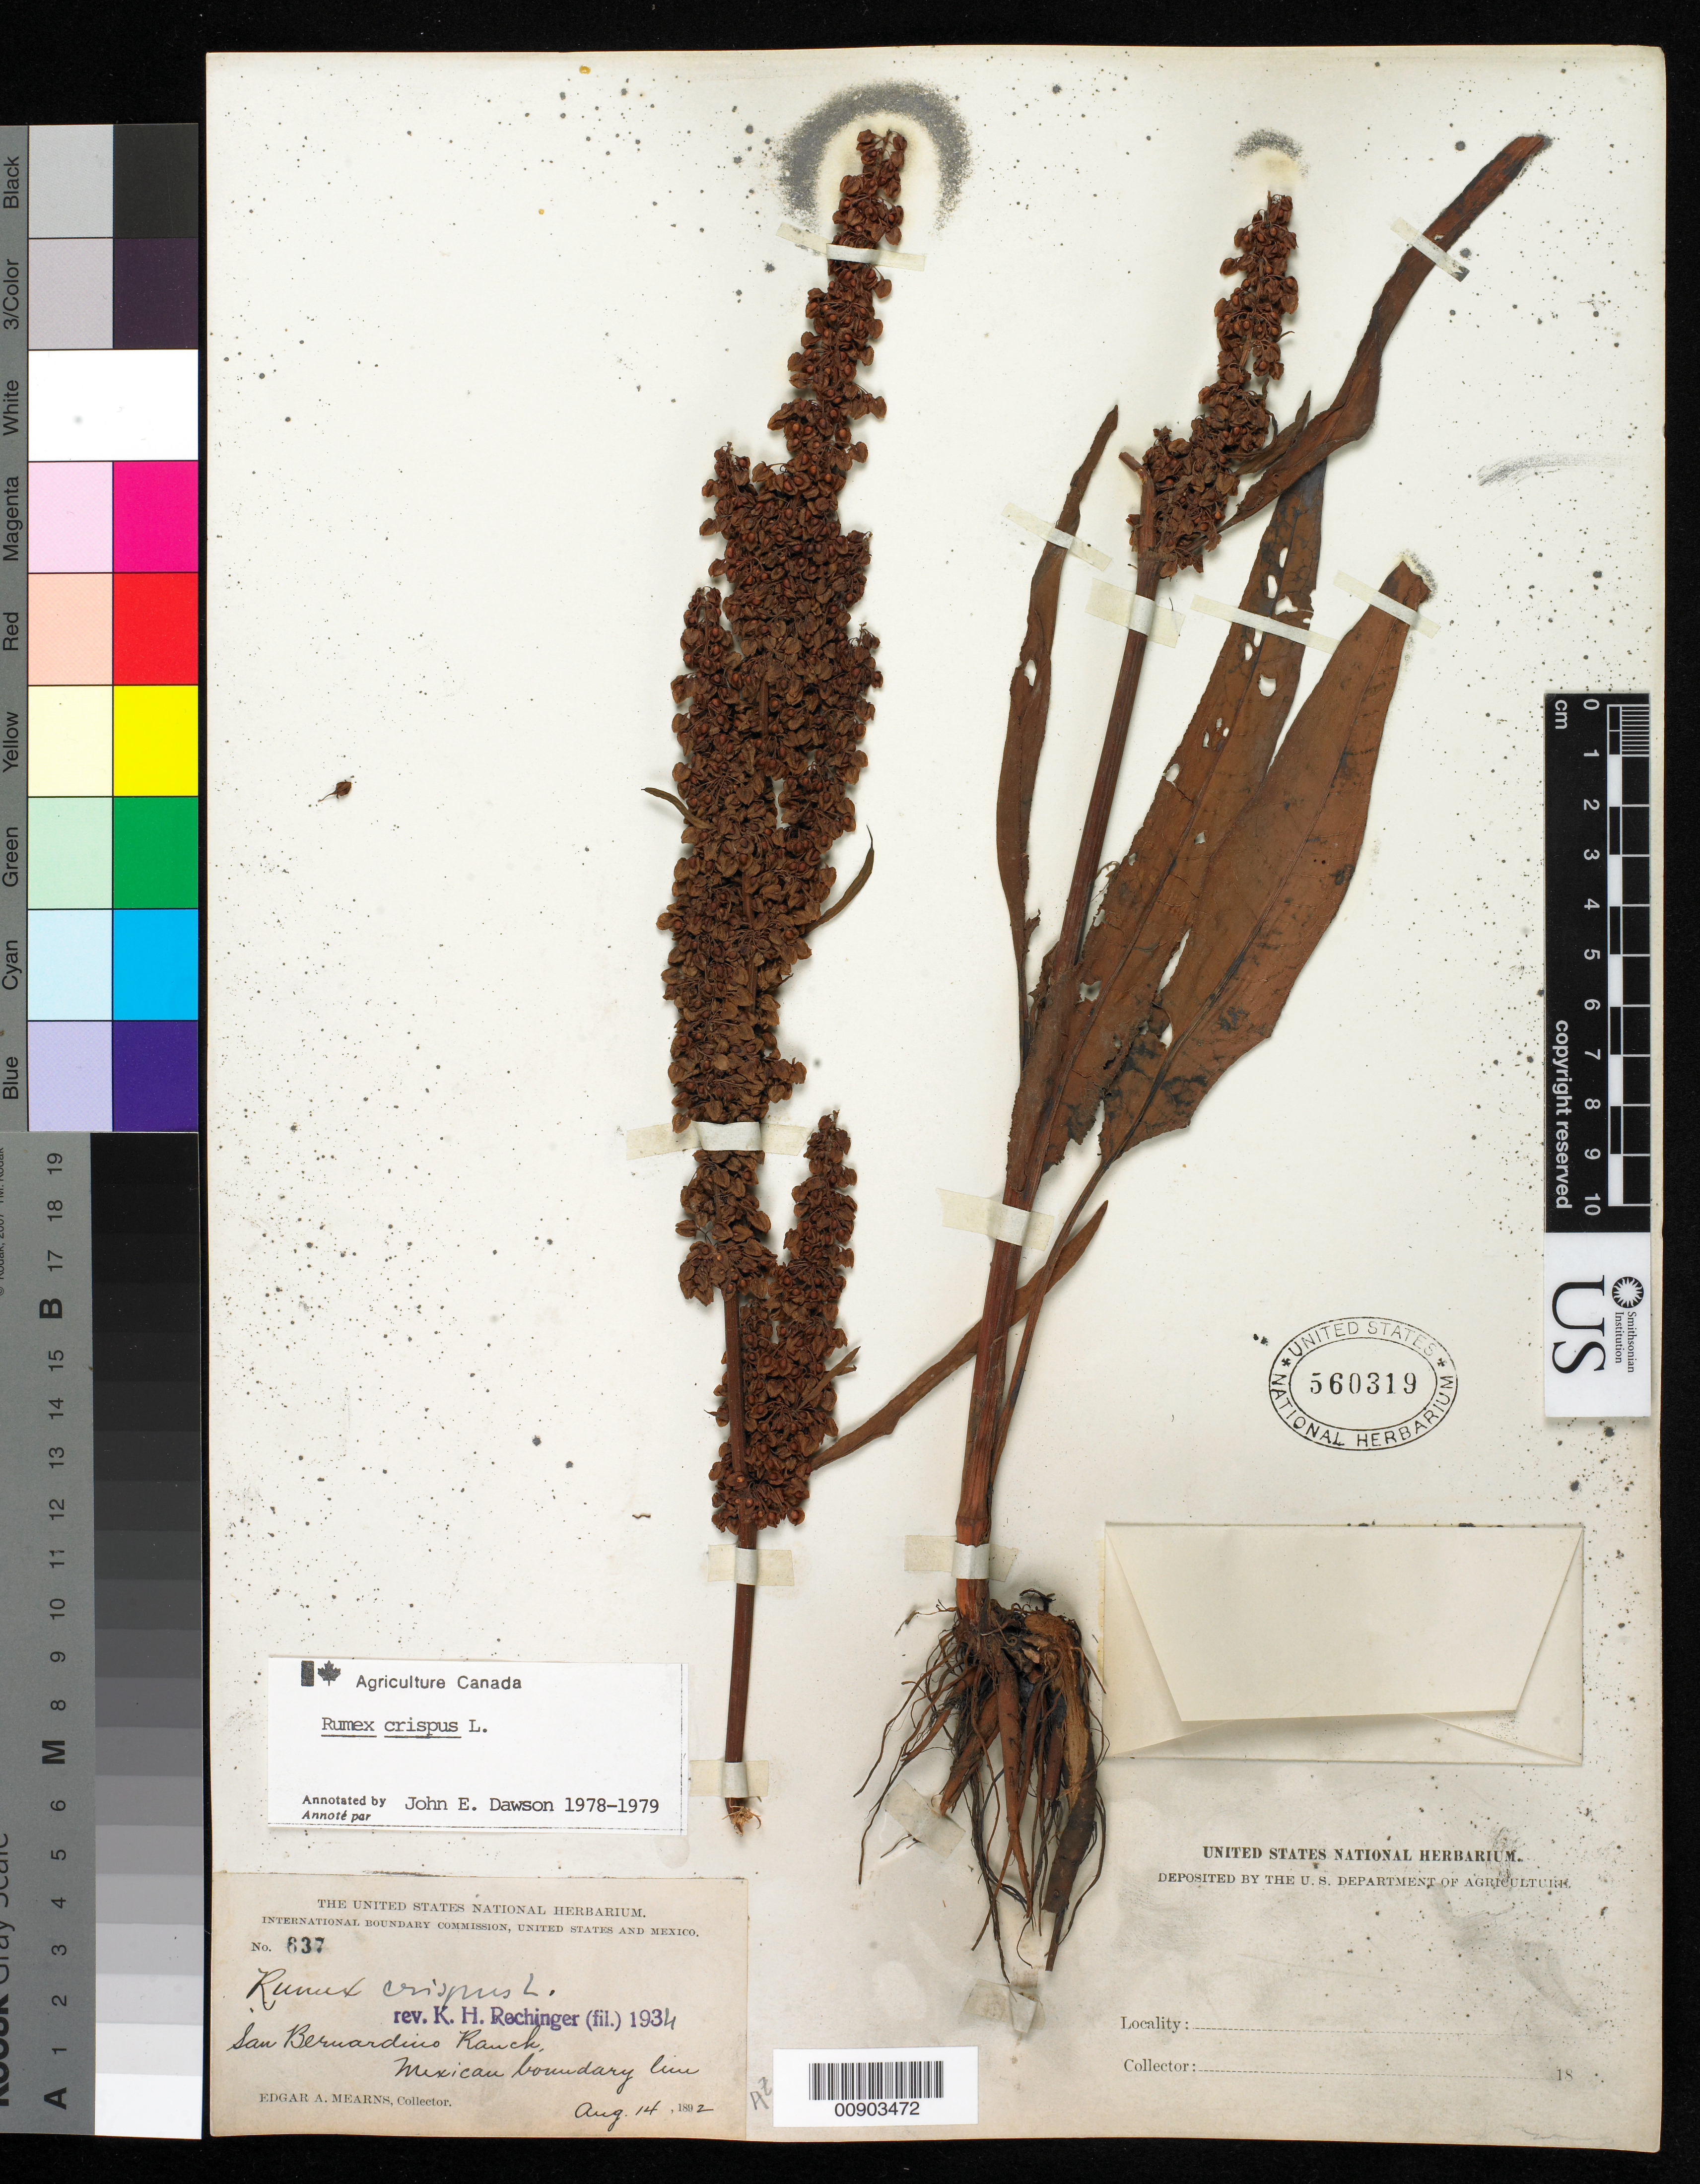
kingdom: Plantae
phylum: Tracheophyta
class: Magnoliopsida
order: Caryophyllales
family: Polygonaceae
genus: Rumex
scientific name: Rumex crispus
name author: L.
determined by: Dawson, J. E.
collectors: E. A. Mearns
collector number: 637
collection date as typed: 14 Aug 1892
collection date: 1892-08-14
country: United States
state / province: Arizona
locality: San Bernardino Ranch, Mexican Boundary Line.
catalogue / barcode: US 560319